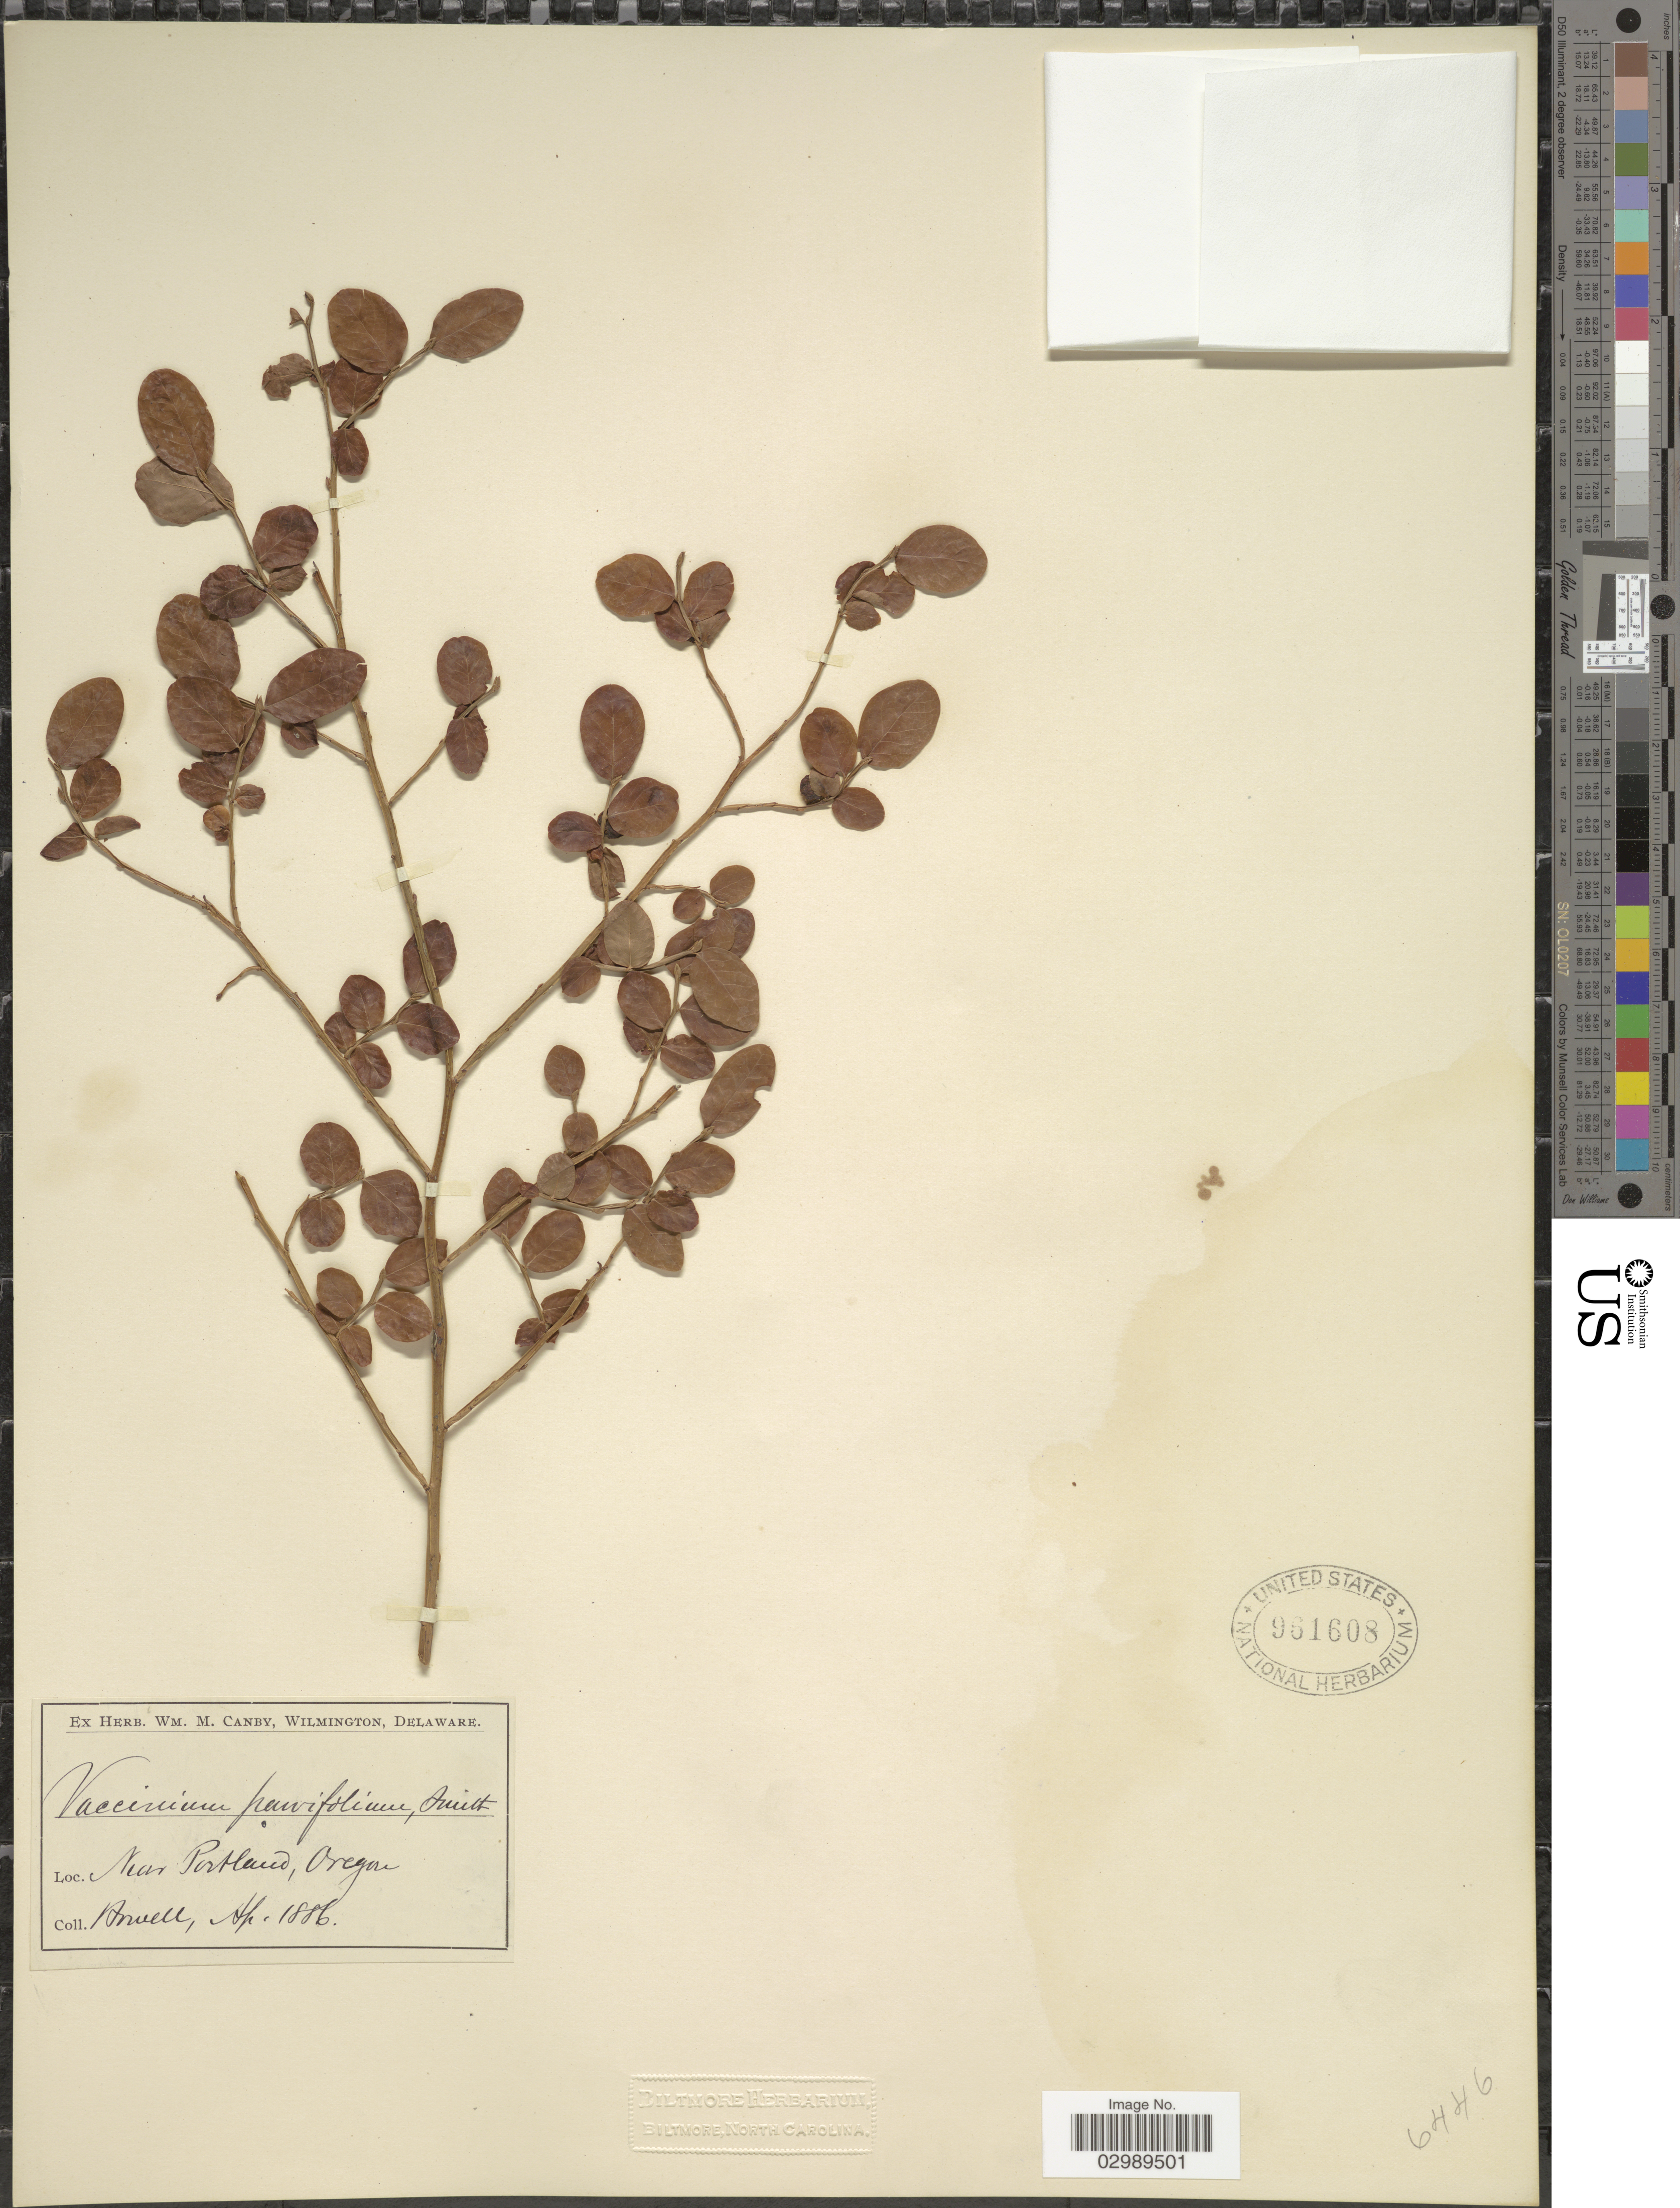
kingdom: Plantae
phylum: Tracheophyta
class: Magnoliopsida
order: Ericales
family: Ericaceae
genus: Vaccinium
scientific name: Vaccinium parvifolium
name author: Small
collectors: -. Howell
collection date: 1886-04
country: United States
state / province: Oregon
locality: Near Portland.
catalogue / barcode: US 961608